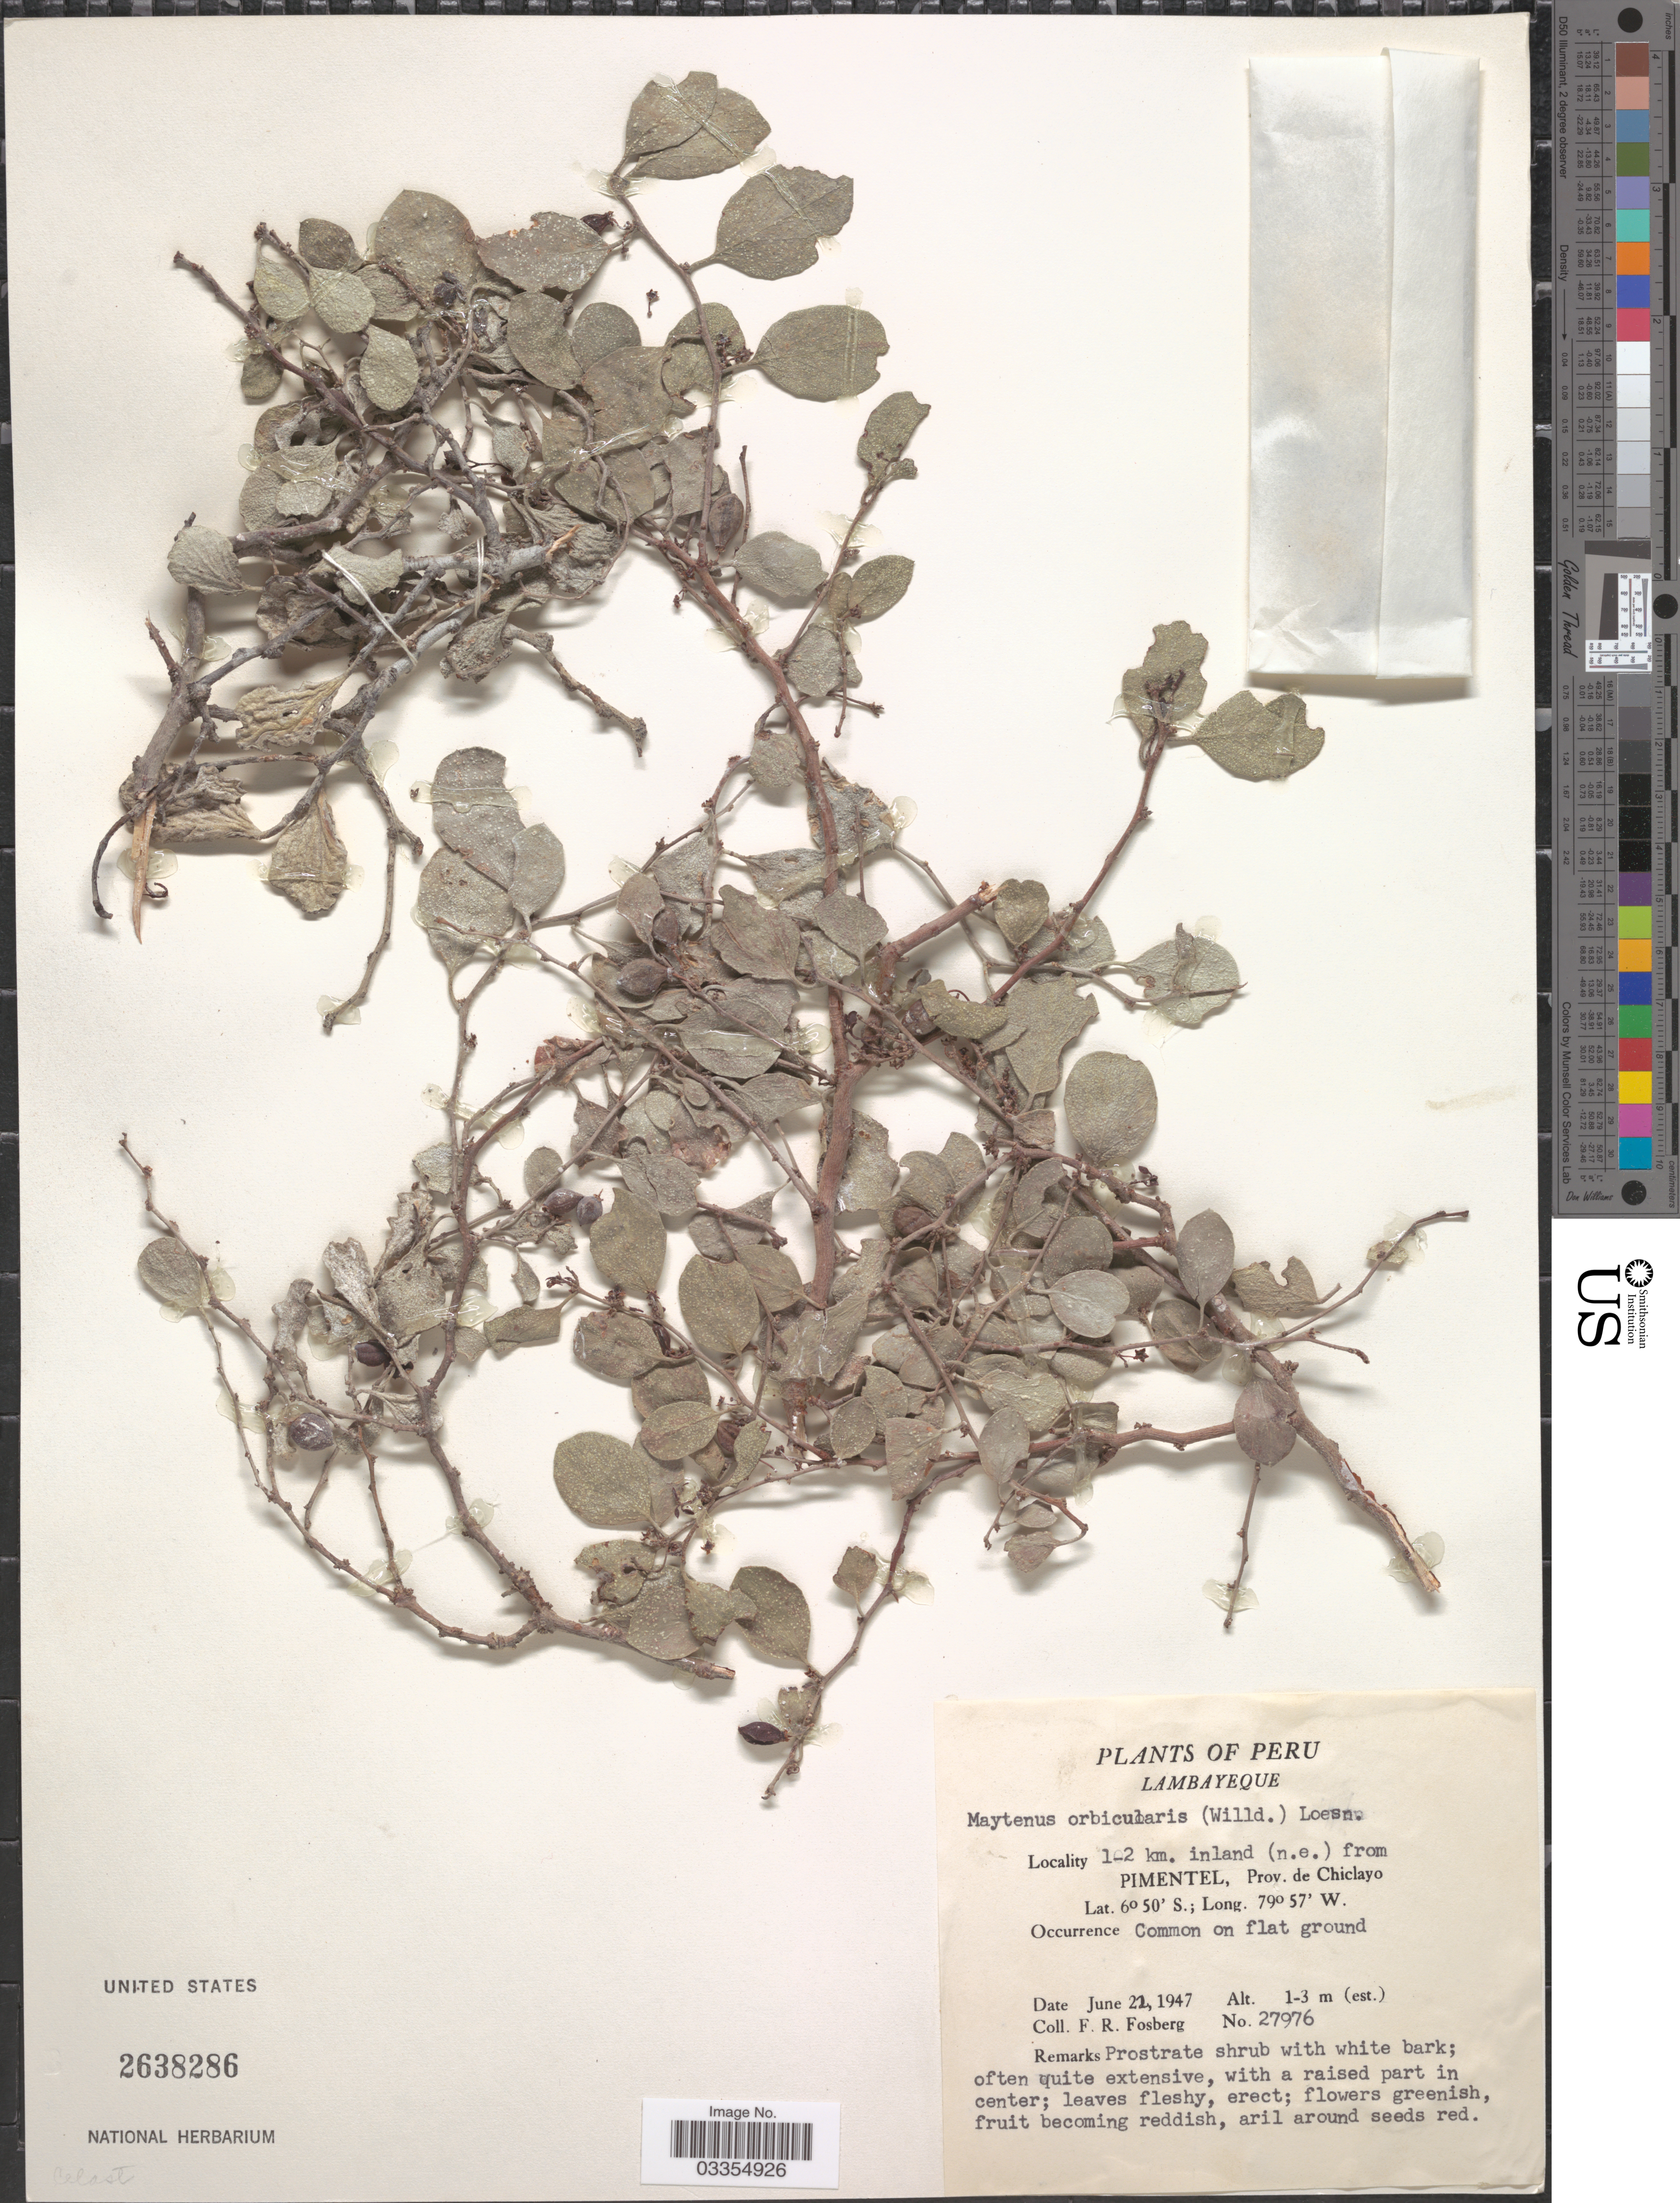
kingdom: Plantae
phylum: Tracheophyta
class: Magnoliopsida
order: Celastrales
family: Celastraceae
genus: Tricerma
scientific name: Tricerma orbiculare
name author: (Humb. & Bonpl. ex Schult.) Lundell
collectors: F. R. Fosberg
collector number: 27976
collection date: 1947-06-22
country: Peru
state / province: Lambayeque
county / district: Chiclayo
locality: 1-2 km. inland (n.e.) from Pimentel, Prov. de Chiclayo.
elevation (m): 1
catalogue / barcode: US 2638286